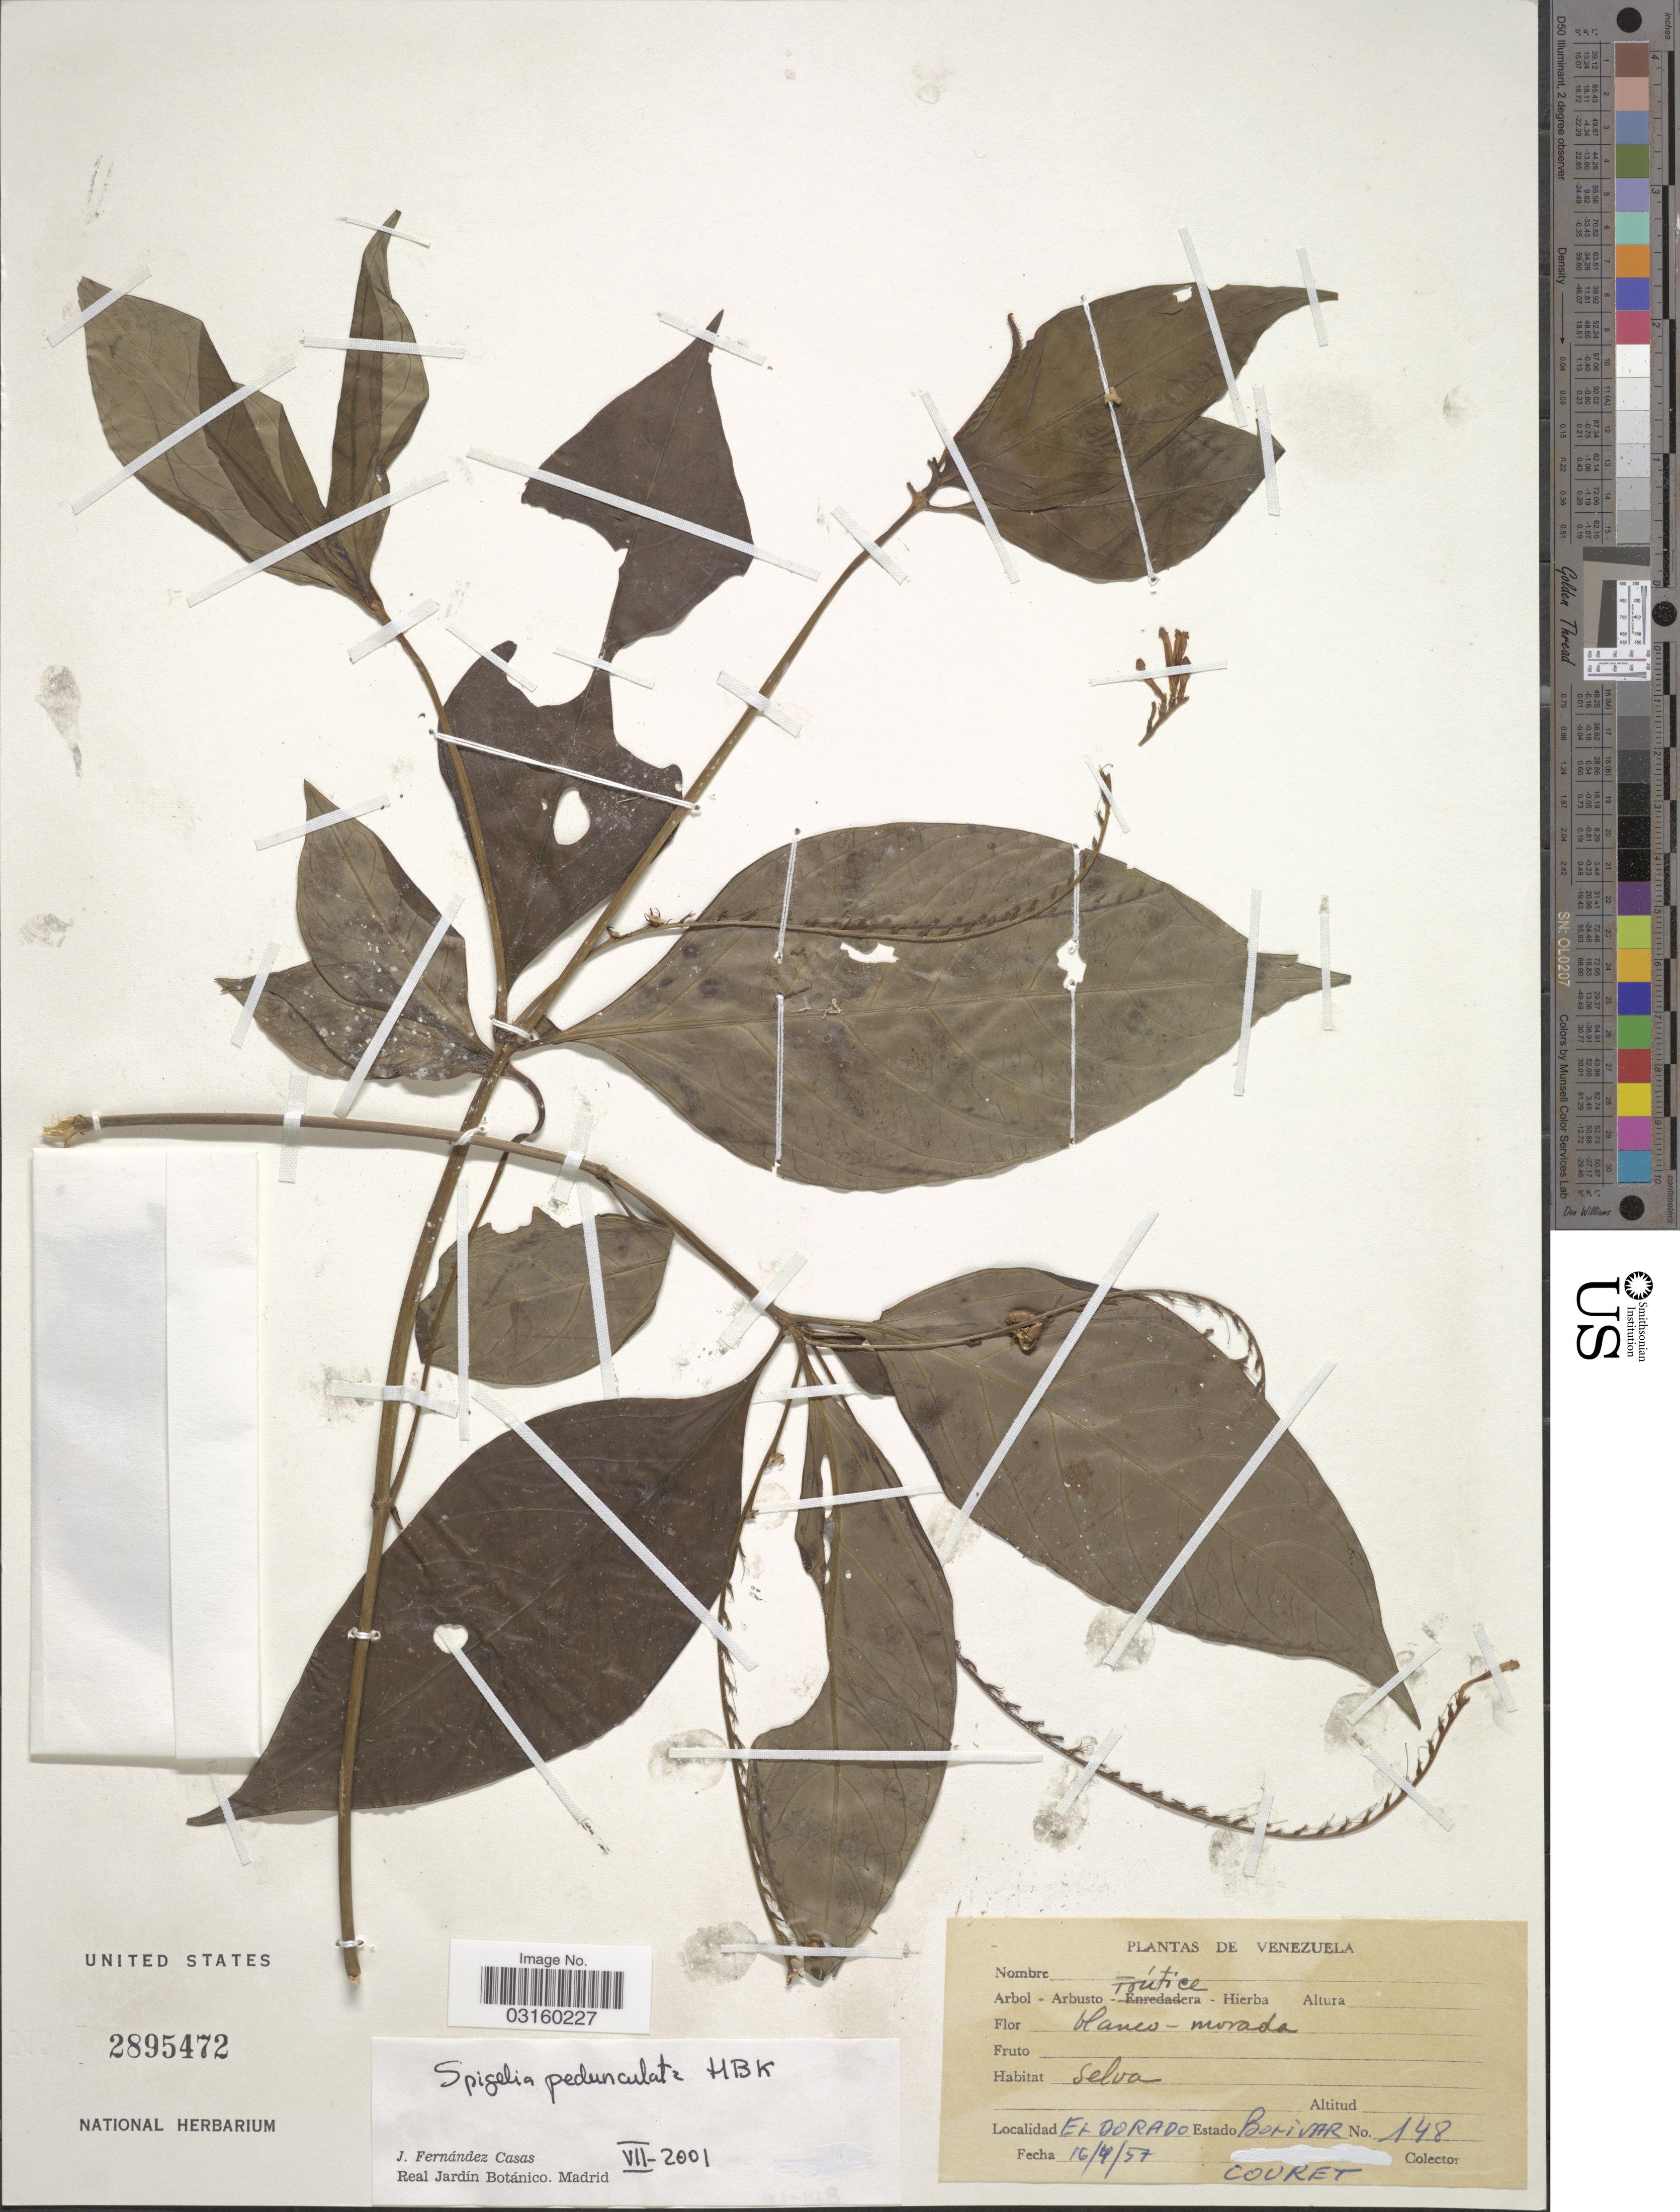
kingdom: Plantae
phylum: Tracheophyta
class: Magnoliopsida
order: Gentianales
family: Loganiaceae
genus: Spigelia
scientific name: Spigelia pedunculata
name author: Kunth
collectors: -. Couret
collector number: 148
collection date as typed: Transcribed d/m/y: 16/4/57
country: Venezuela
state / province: Bolivar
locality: El Dorado.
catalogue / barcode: US 2895472